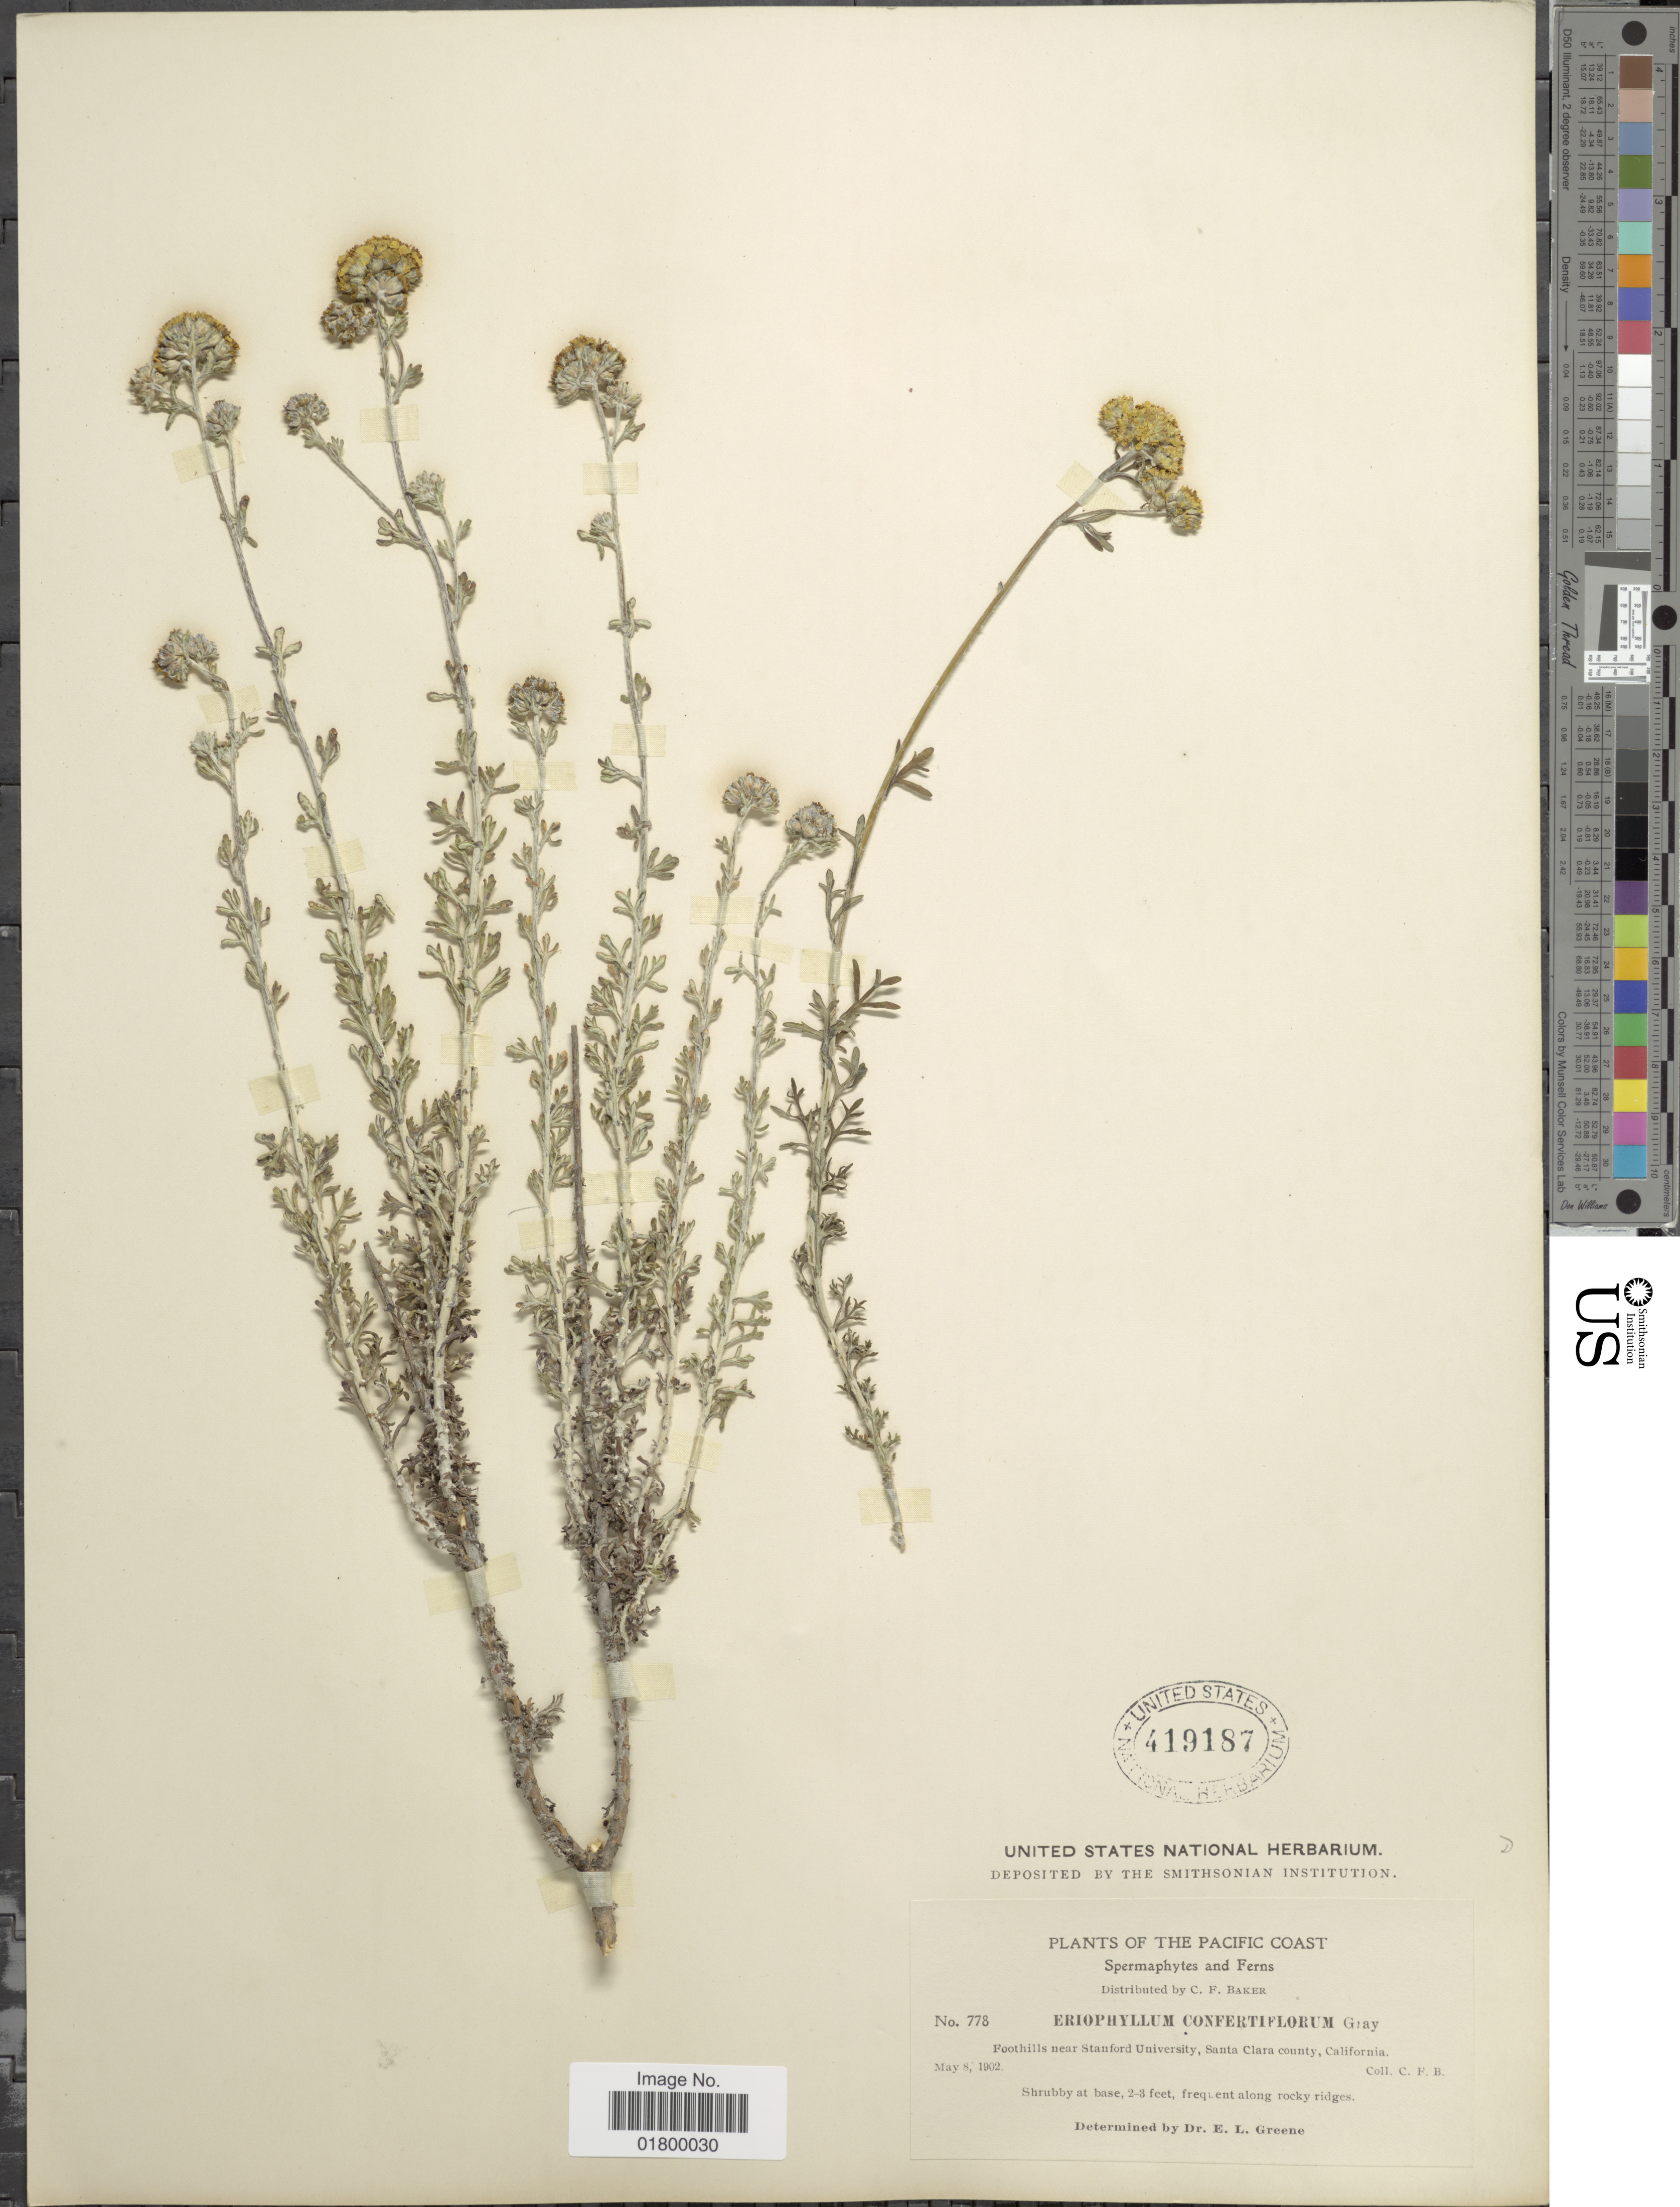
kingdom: Plantae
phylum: Tracheophyta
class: Magnoliopsida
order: Asterales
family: Asteraceae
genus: Eriophyllum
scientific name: Eriophyllum confertiflorum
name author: (DC.) A. Gray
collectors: C. F. Baker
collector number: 778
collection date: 1902-05-08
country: United States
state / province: California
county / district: Santa Clara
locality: The Pacific Coast, Foothills near Stanford University, Santa Clara County, California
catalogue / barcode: US 419187